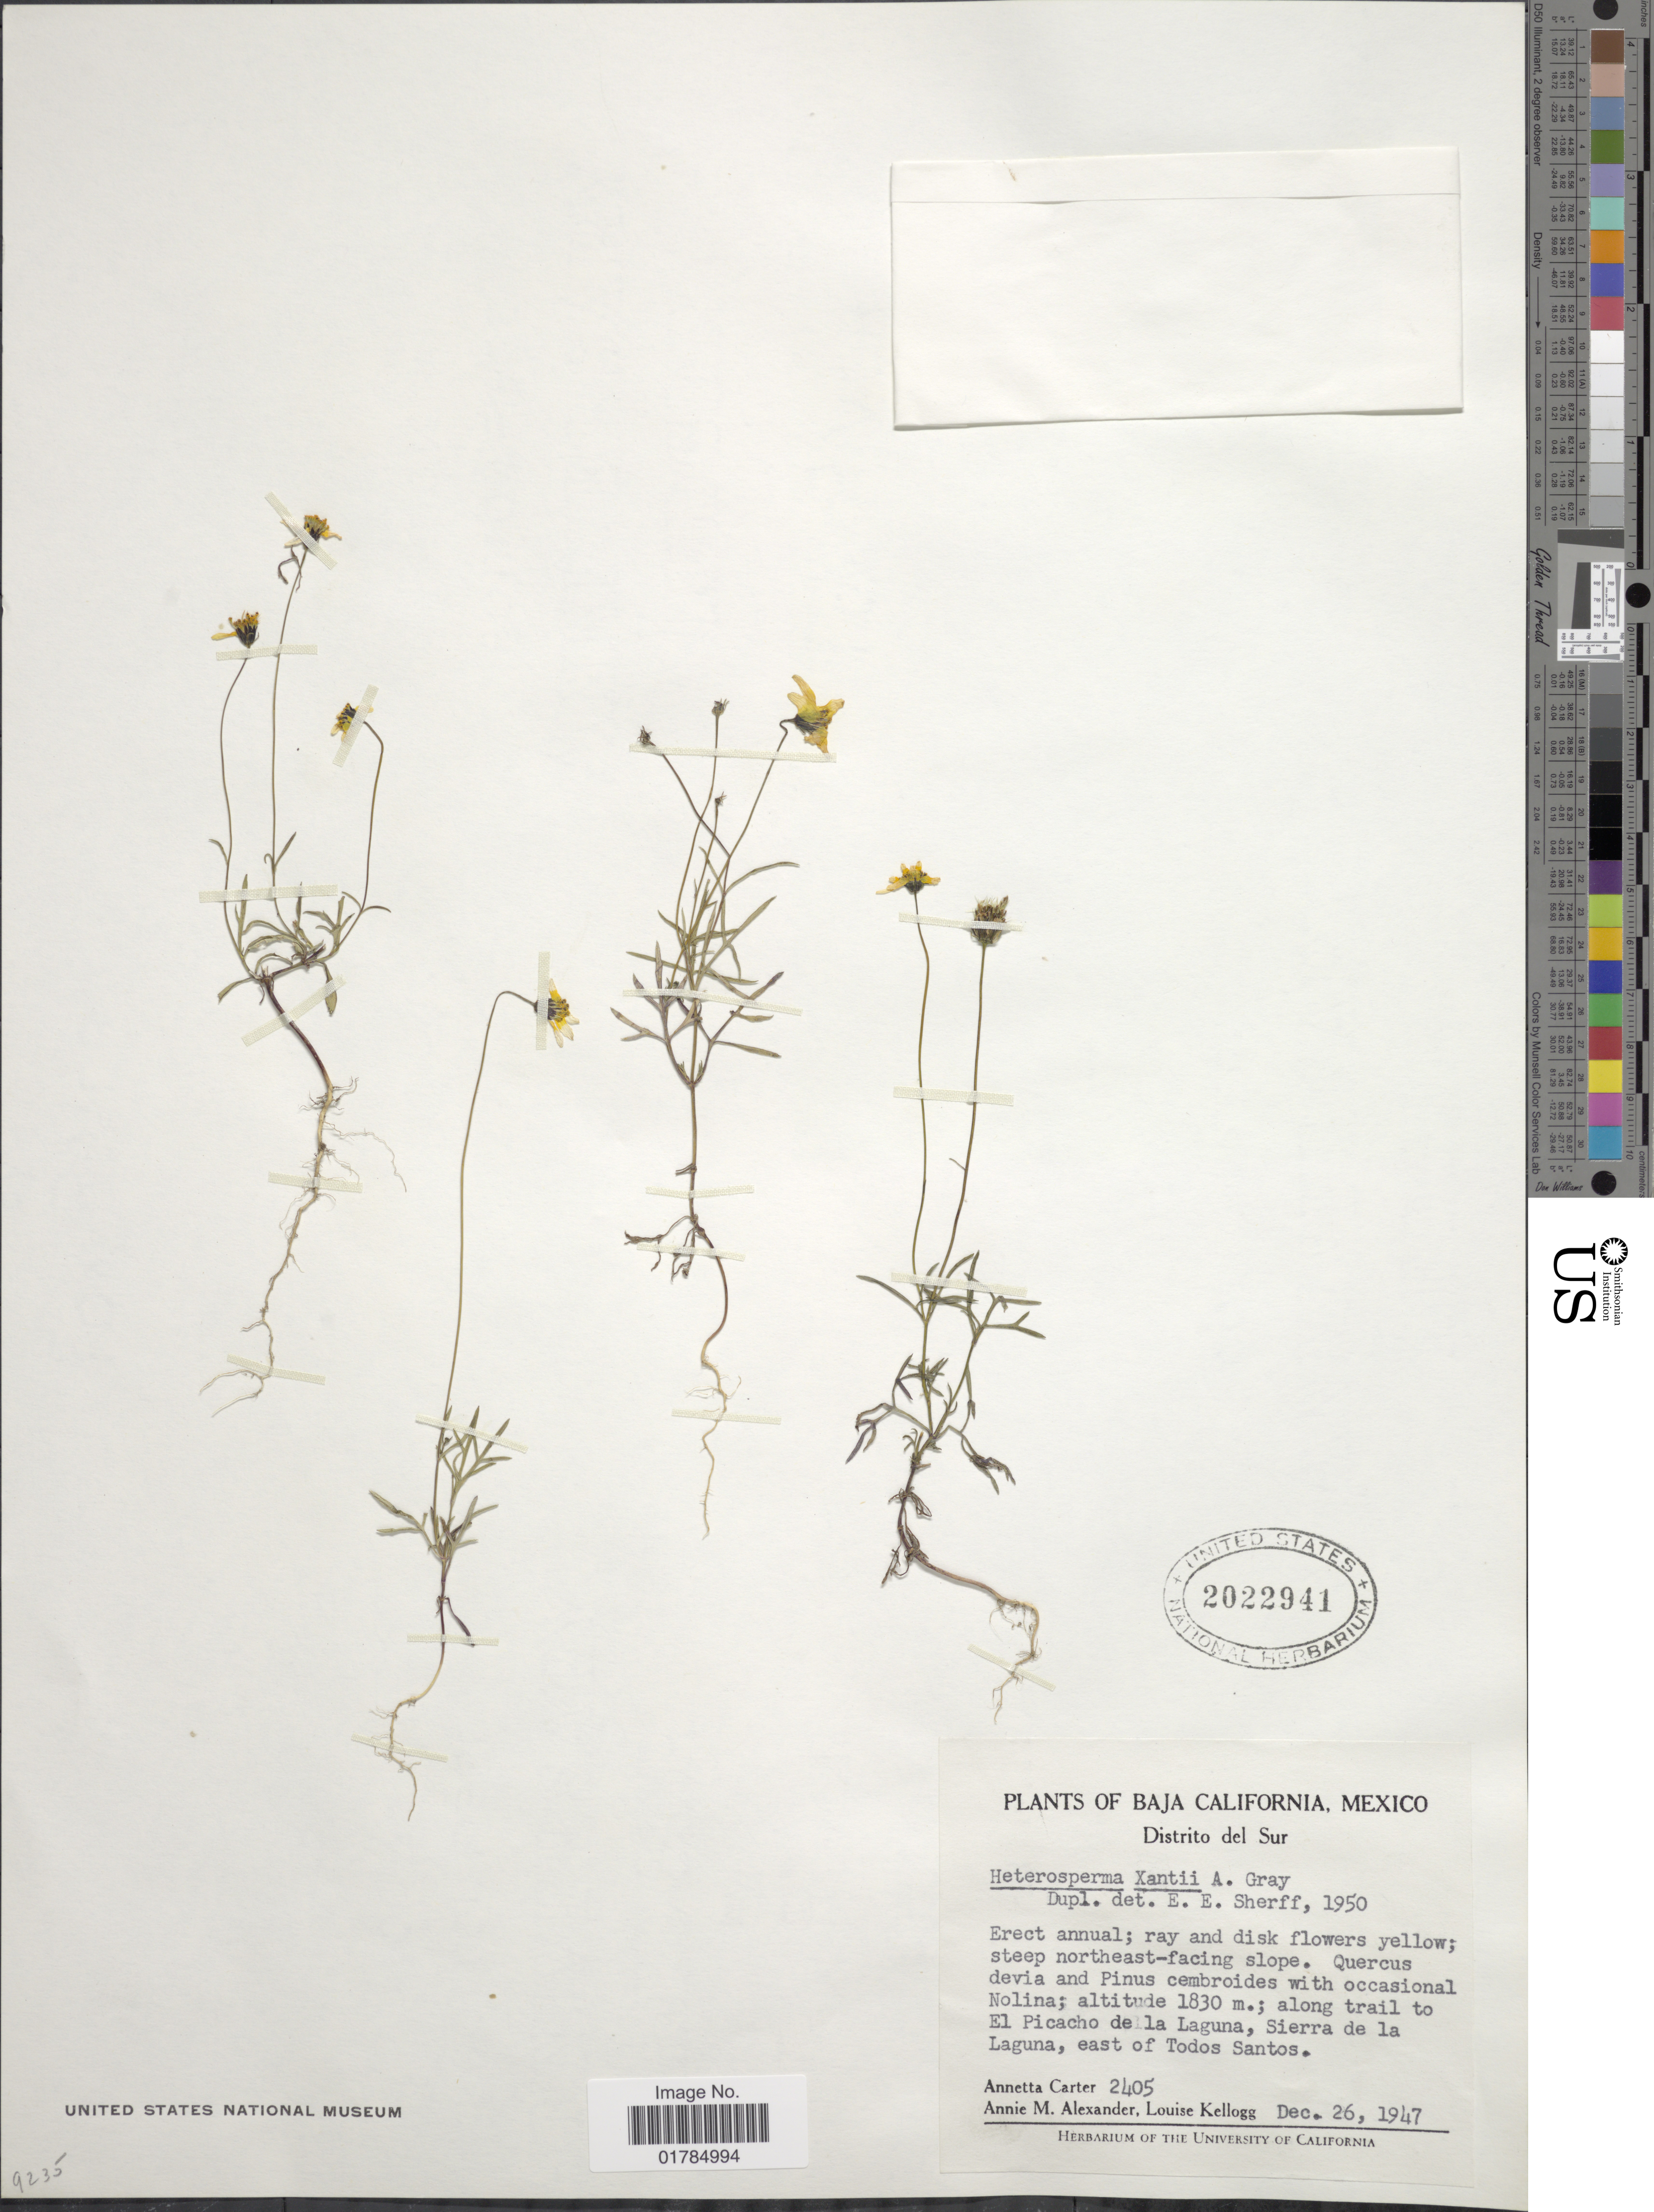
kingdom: Plantae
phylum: Tracheophyta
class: Magnoliopsida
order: Asterales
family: Asteraceae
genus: Heterosperma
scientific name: Heterosperma xanti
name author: Sherff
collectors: A. Carter, A. M. Alexander & L. Kellogg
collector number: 2405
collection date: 1947-12-26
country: Mexico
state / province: Baja California Sur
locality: Distrito del Sur. Along trail to El Picacho de la laguna, Sierra de la Laguna, east of Todos Santos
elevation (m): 1830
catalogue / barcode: US 2022941